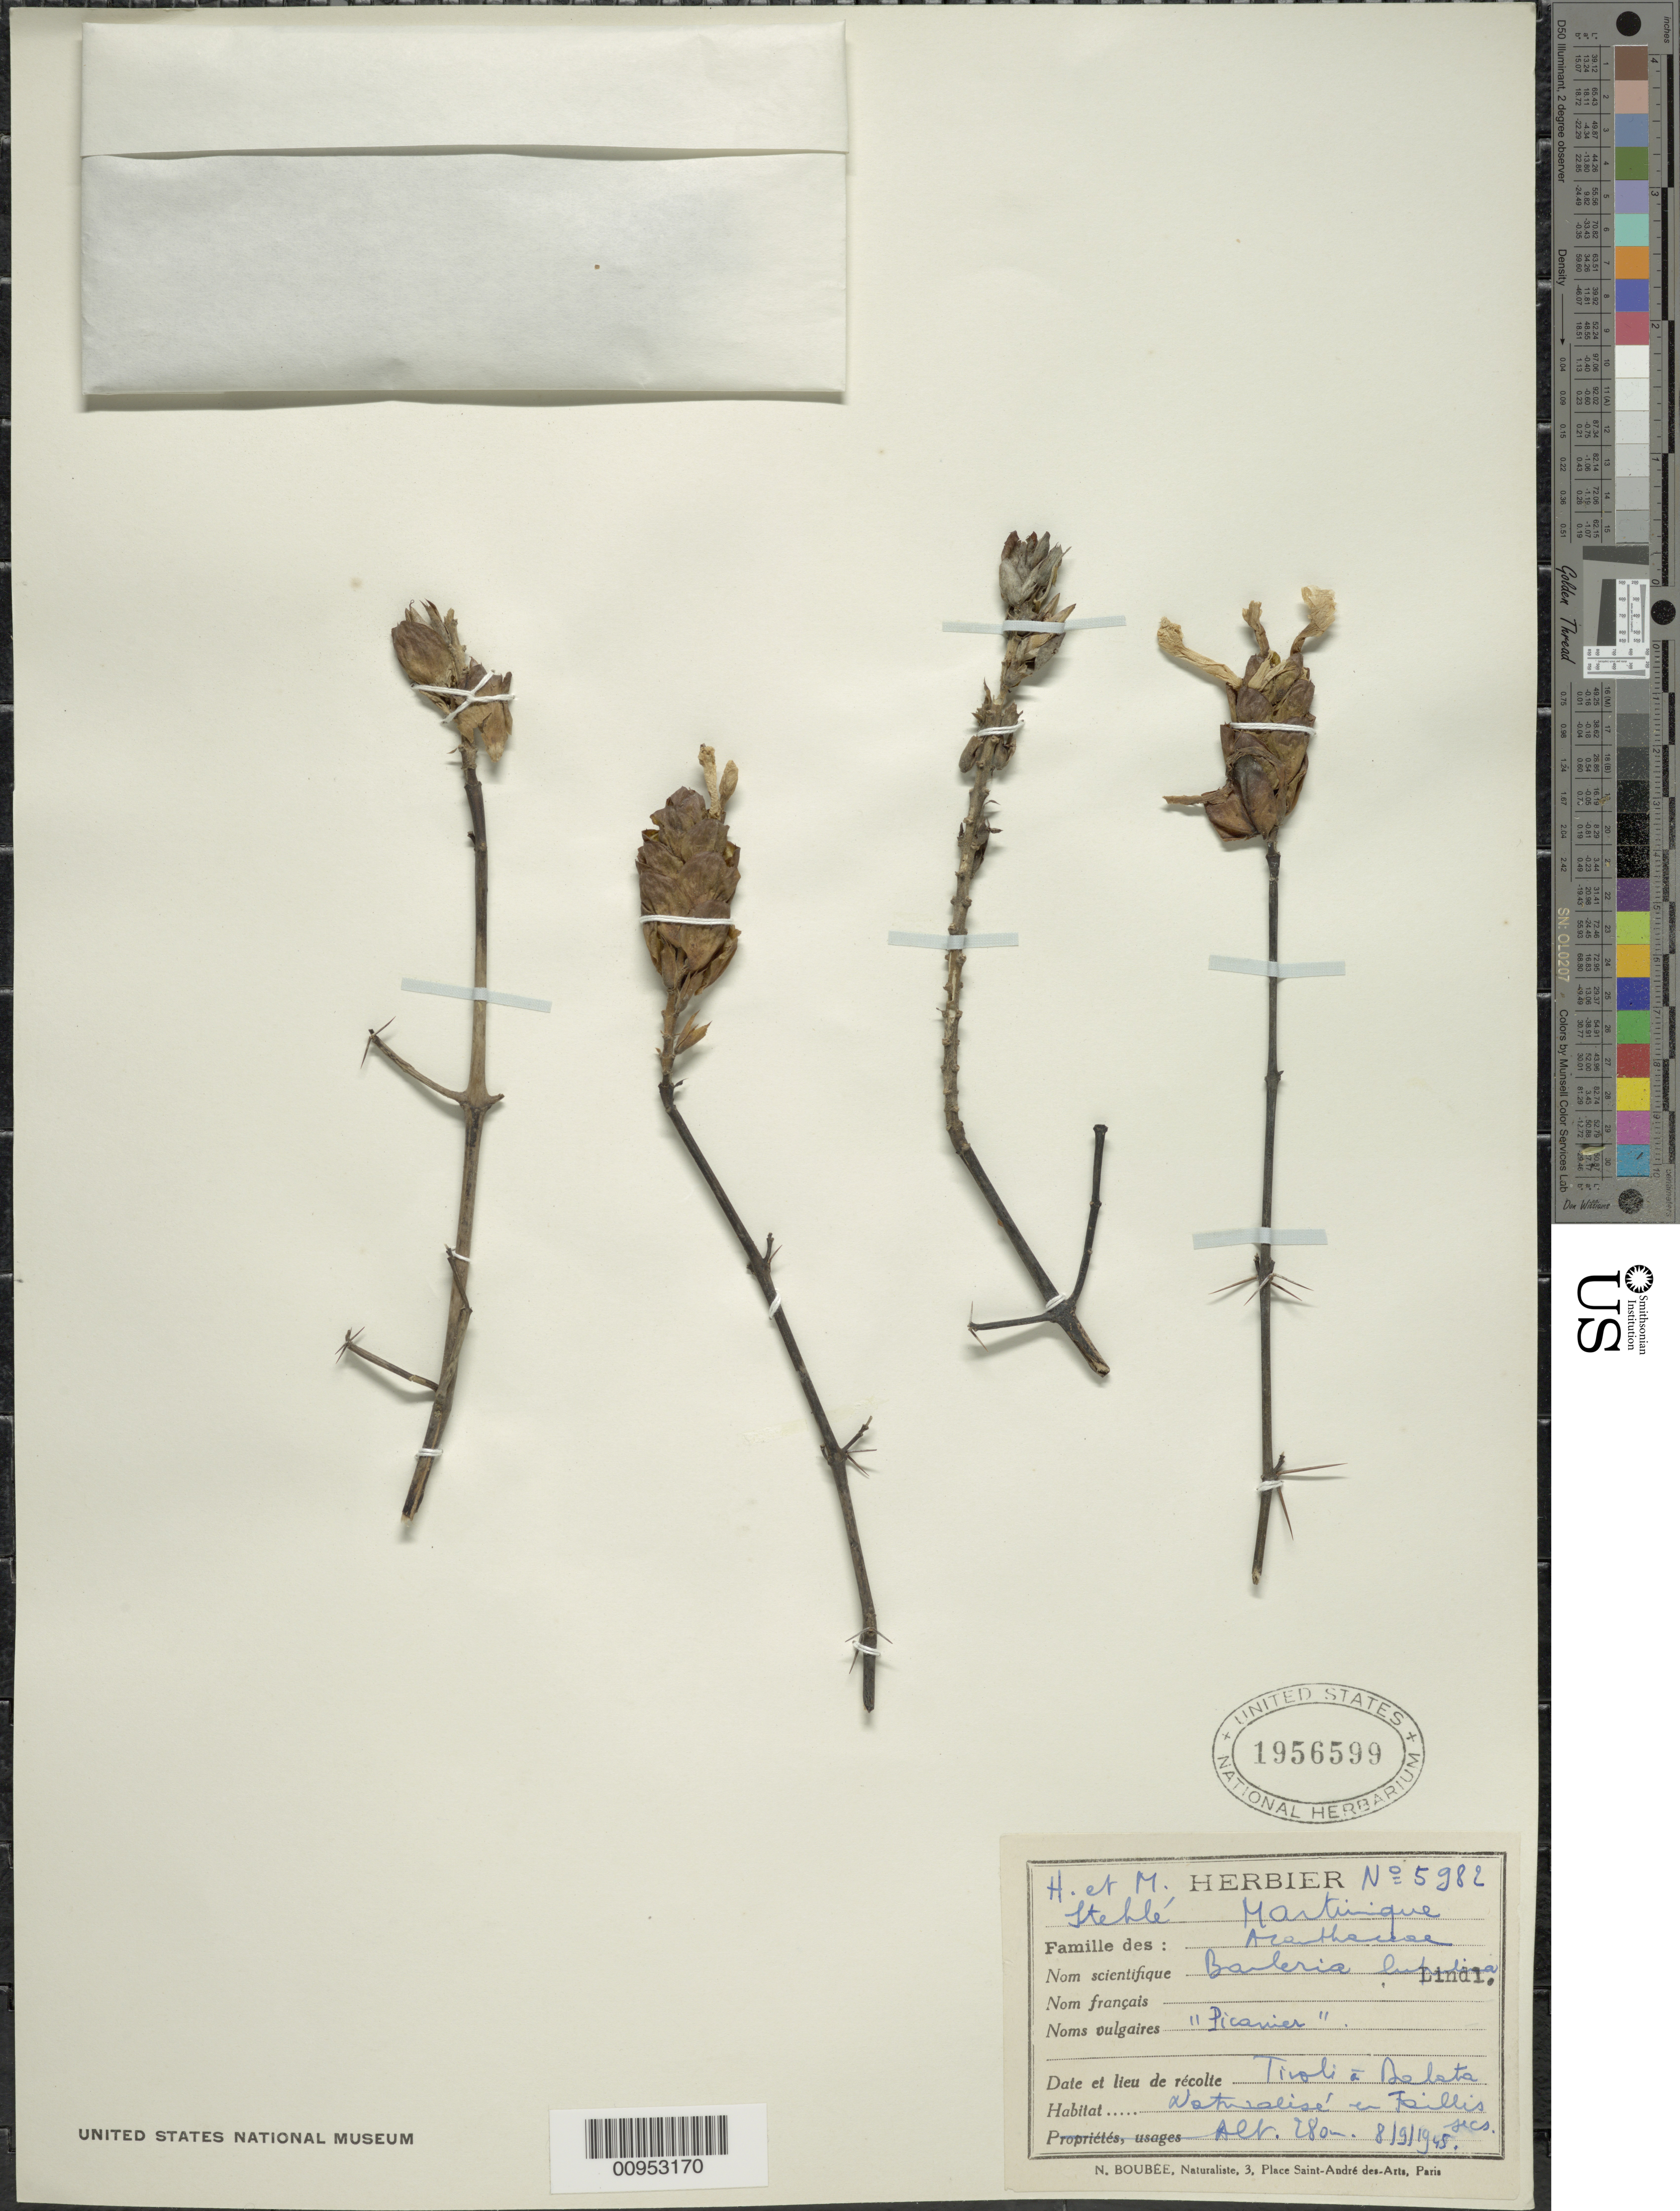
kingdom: Plantae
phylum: Tracheophyta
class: Magnoliopsida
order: Lamiales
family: Acanthaceae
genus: Barleria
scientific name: Barleria lupulina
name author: Lindl.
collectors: H. Stehlé & M. Stehlé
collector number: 5982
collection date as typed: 08 Sep 1945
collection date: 1945-09-08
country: Martinique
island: Martinique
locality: Tiroli à Balata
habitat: Naturalisé en taillis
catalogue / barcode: US 1956599